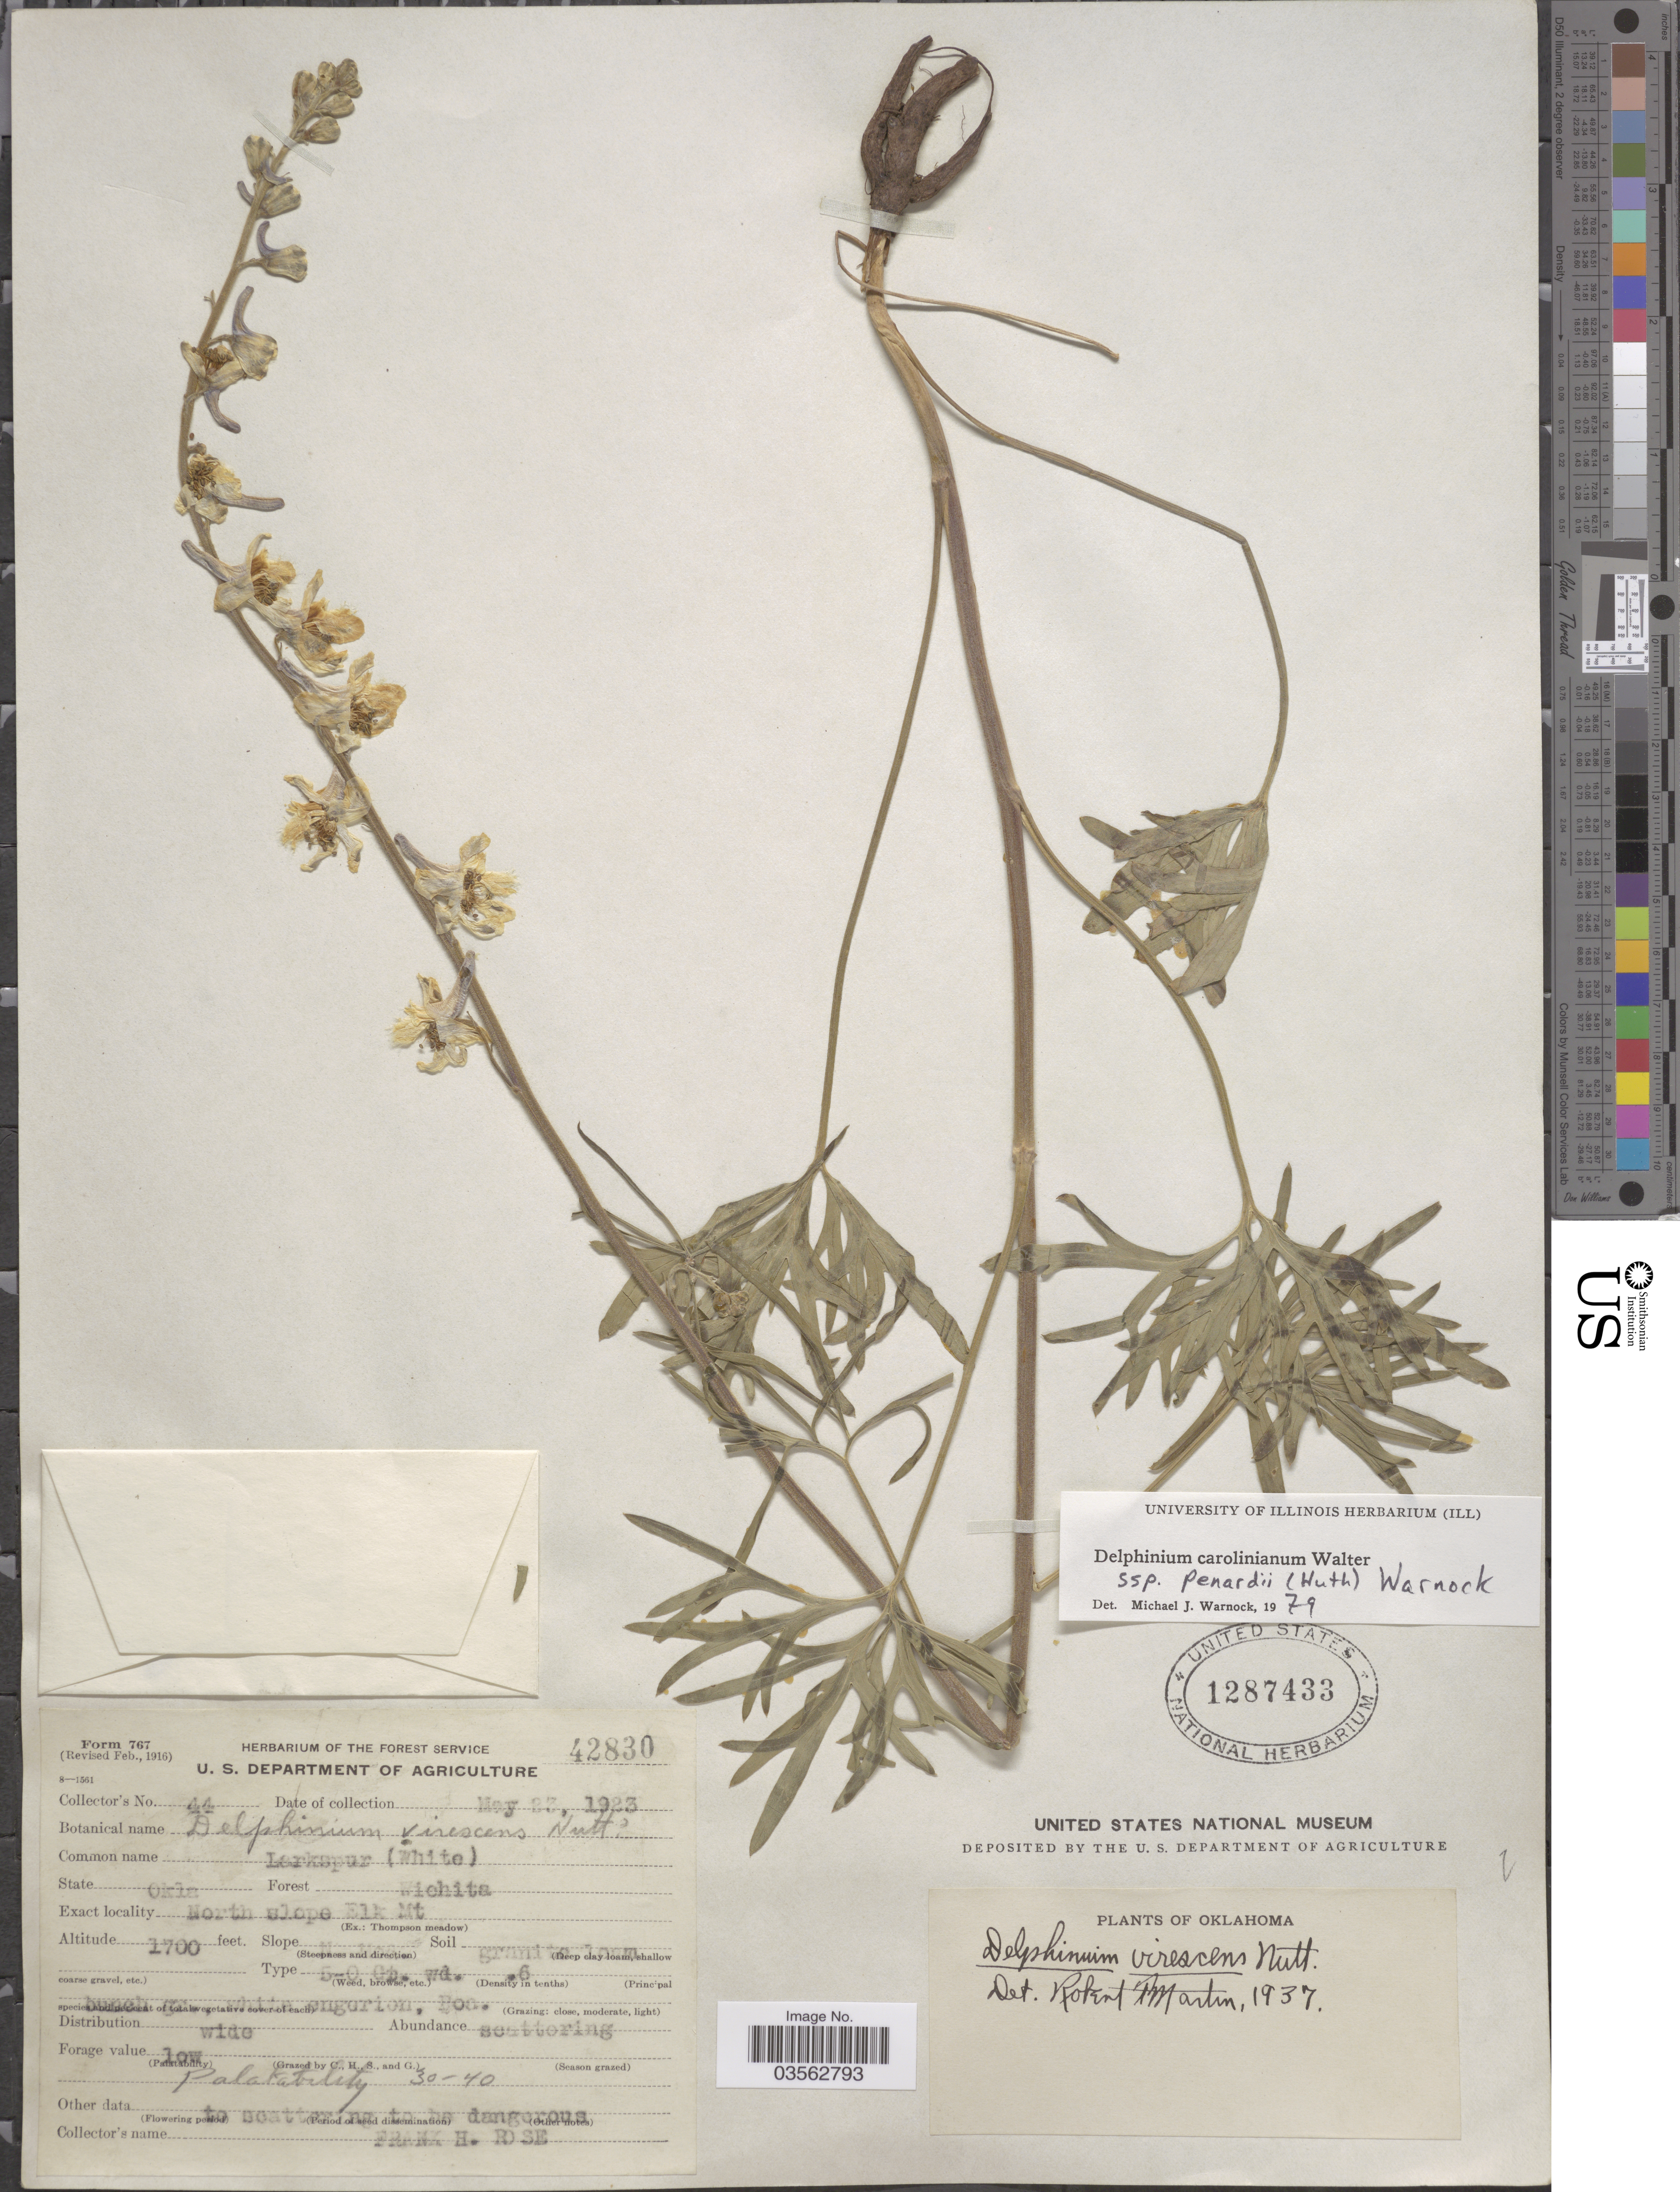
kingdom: Plantae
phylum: Tracheophyta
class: Magnoliopsida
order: Ranunculales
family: Ranunculaceae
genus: Delphinium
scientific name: Delphinium carolinianum subsp. penardii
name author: (Huth) M.J. Warnock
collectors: F. H. Rose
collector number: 44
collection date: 1923-05-23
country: United States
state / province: Oklahoma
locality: Forest Wichita. North slope Elk Mt.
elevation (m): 518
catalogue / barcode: US 1287433